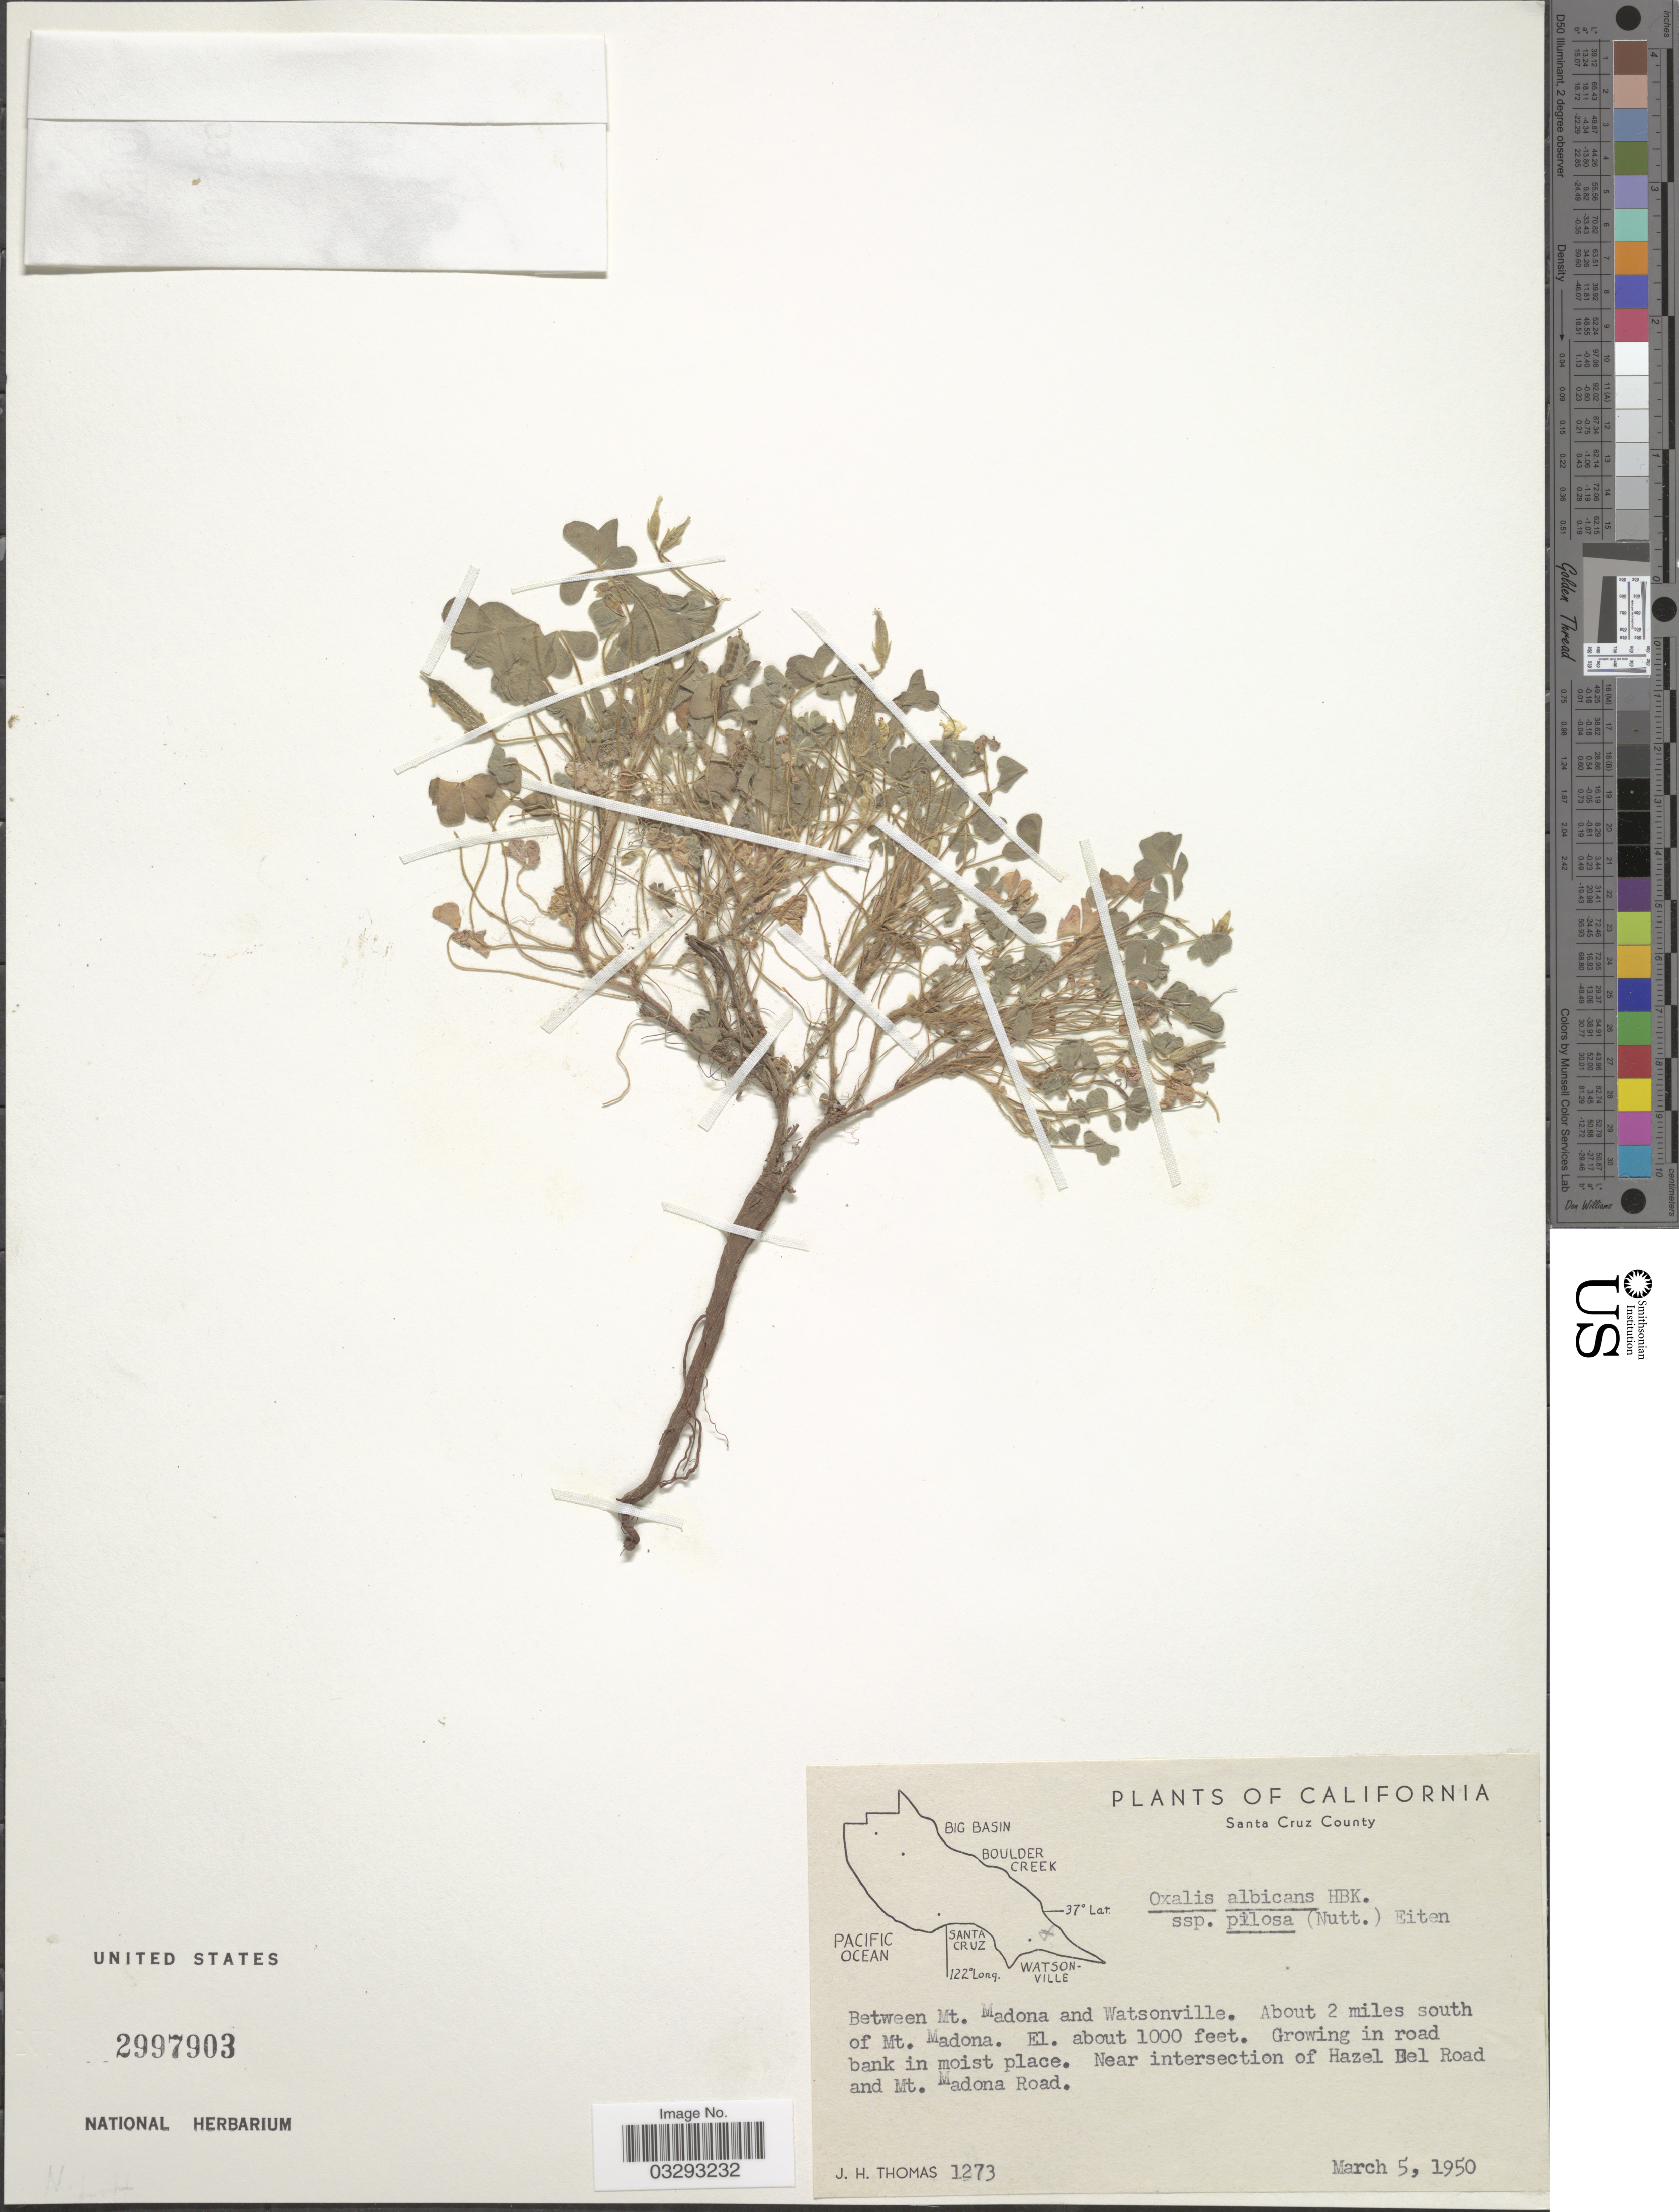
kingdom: Plantae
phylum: Tracheophyta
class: Magnoliopsida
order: Oxalidales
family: Oxalidaceae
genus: Oxalis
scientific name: Oxalis corniculata subsp. pilosa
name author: (Nutt.) Lourteig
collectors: J. H. Thomas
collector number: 1273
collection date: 1950-03-05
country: United States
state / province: California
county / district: Santa Cruz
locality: Santa Cruz County. Between Mt. Madona and Watsonville. About 2 miles south of Mt. Madona. Near intersection of Hazel Bel Road and Mt. Madona Road.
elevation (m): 305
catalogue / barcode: US 2997903